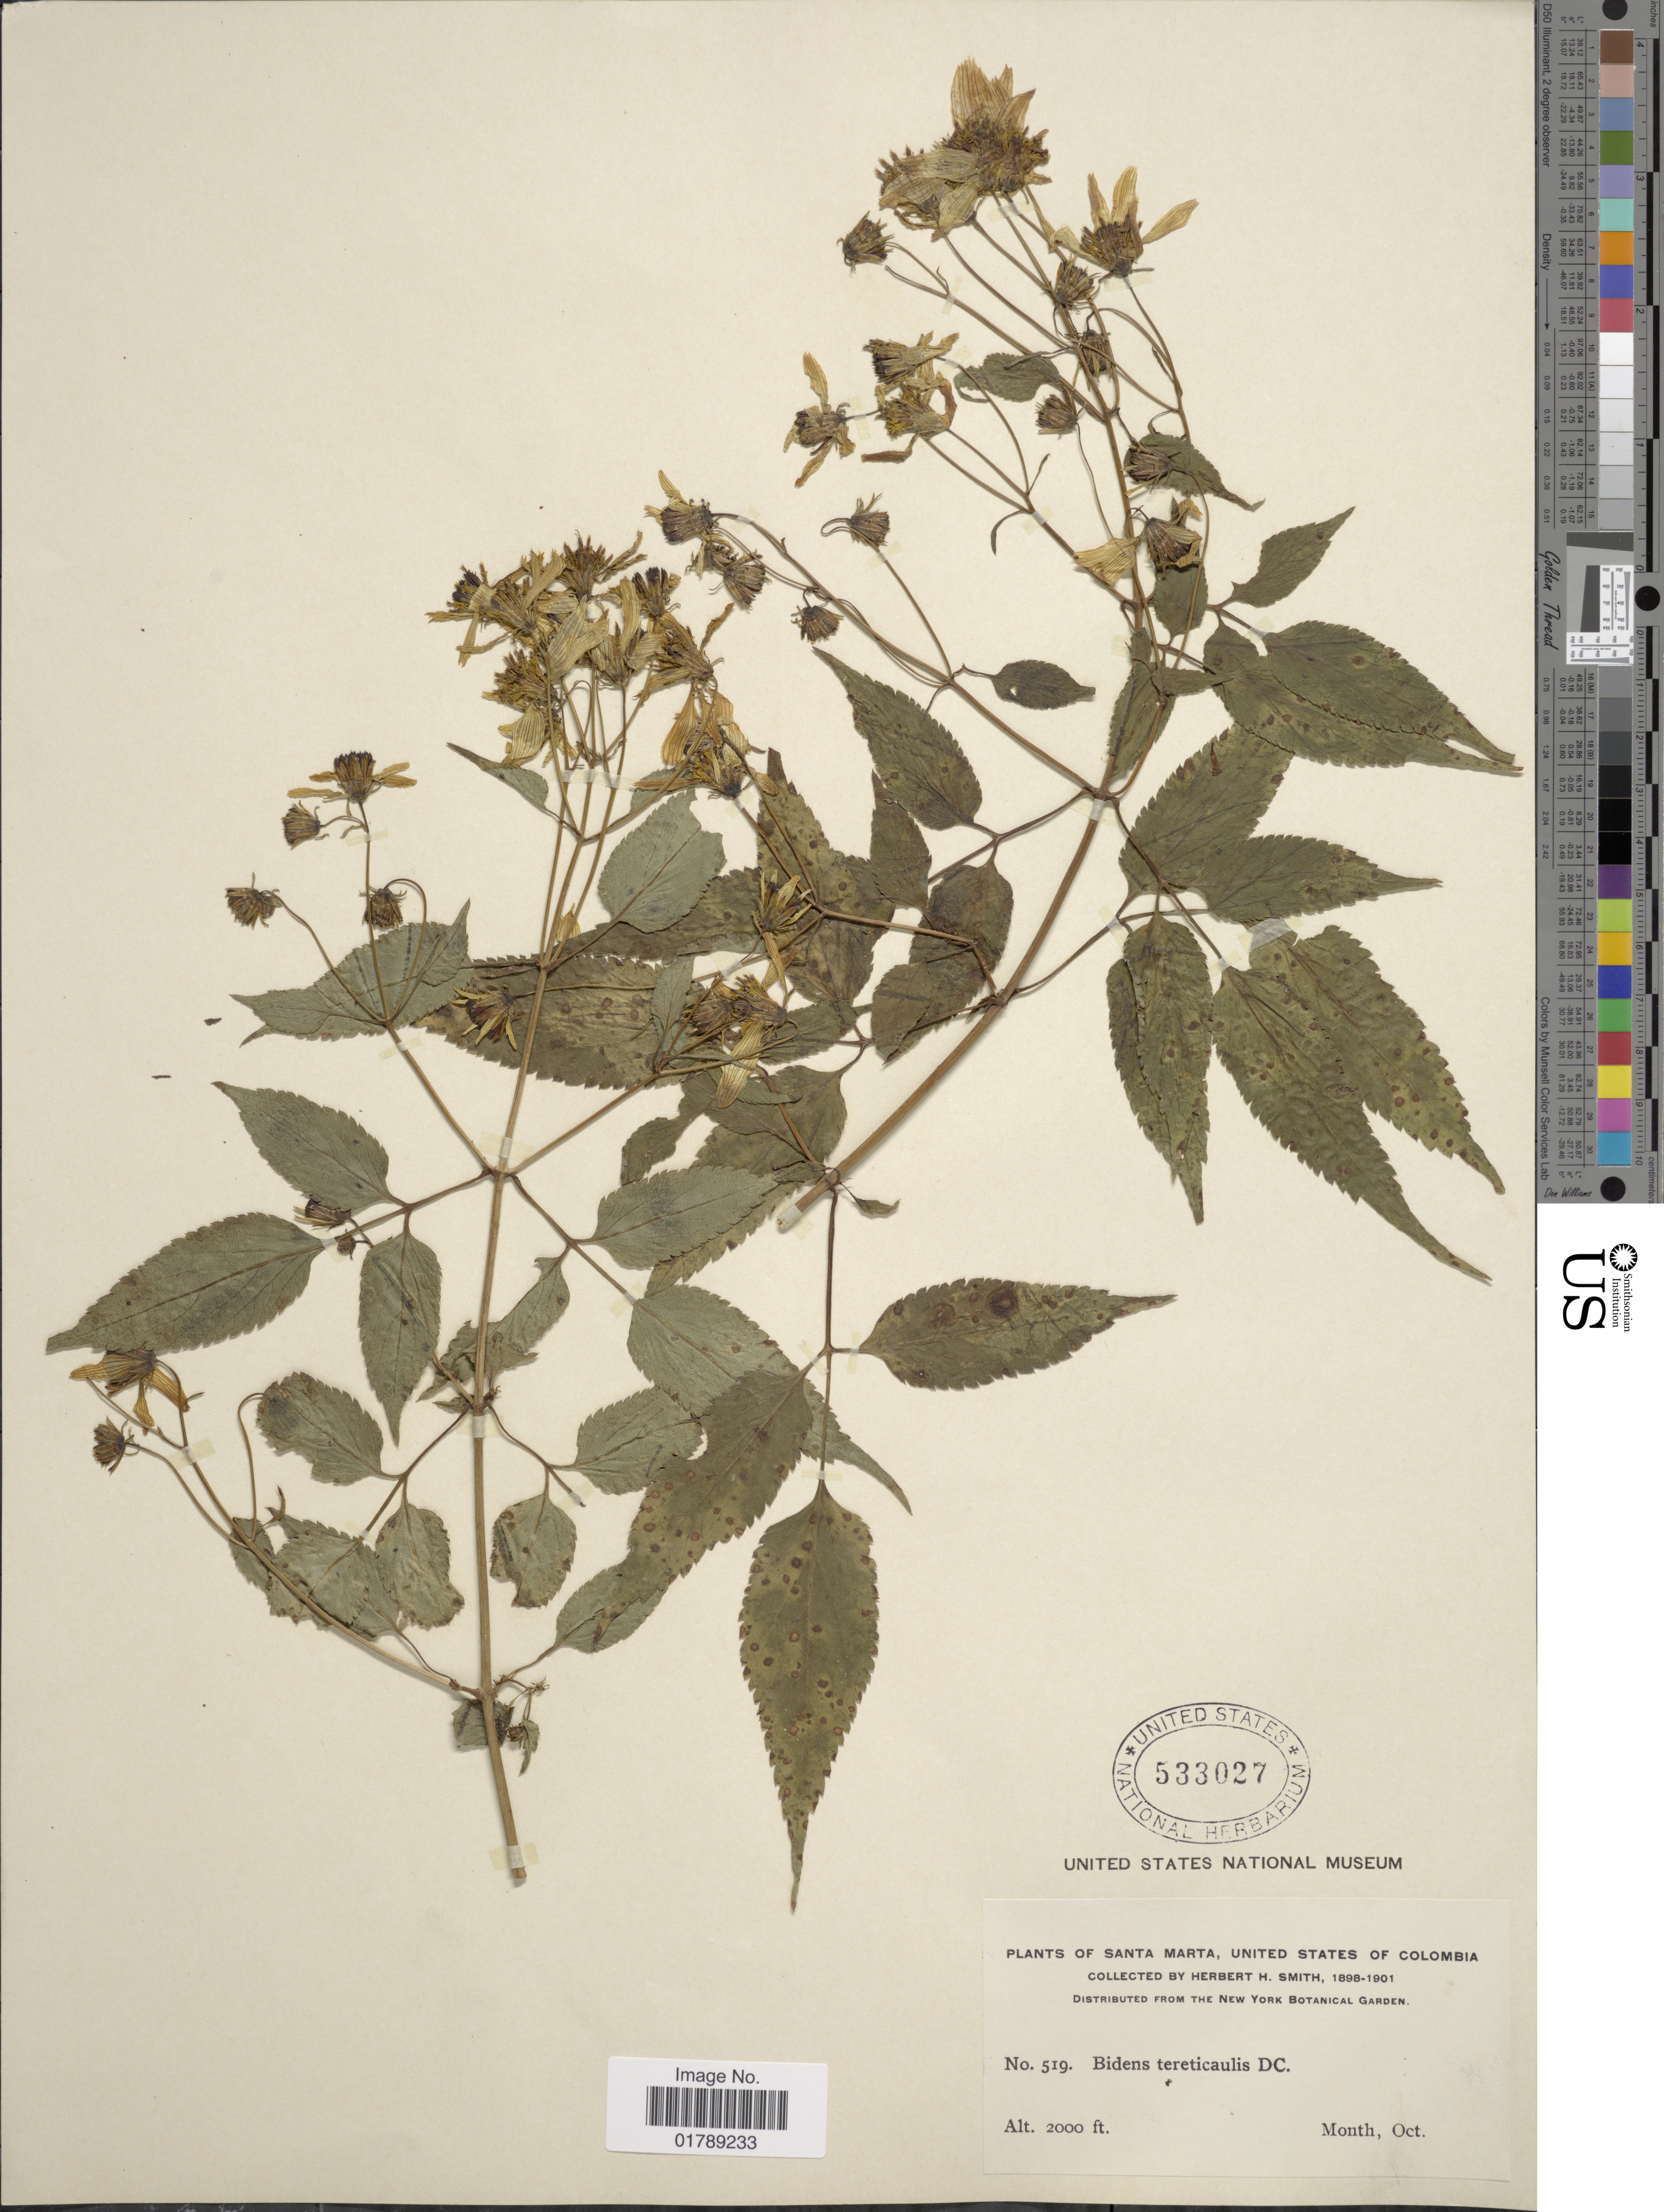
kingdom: Plantae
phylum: Tracheophyta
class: Magnoliopsida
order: Asterales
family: Asteraceae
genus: Bidens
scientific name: Bidens tereticaulis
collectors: Herbert H. Smith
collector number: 519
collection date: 1898-10/1901-10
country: Colombia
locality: Santa Marta, United States of Colombia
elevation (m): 610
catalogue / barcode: US 533027